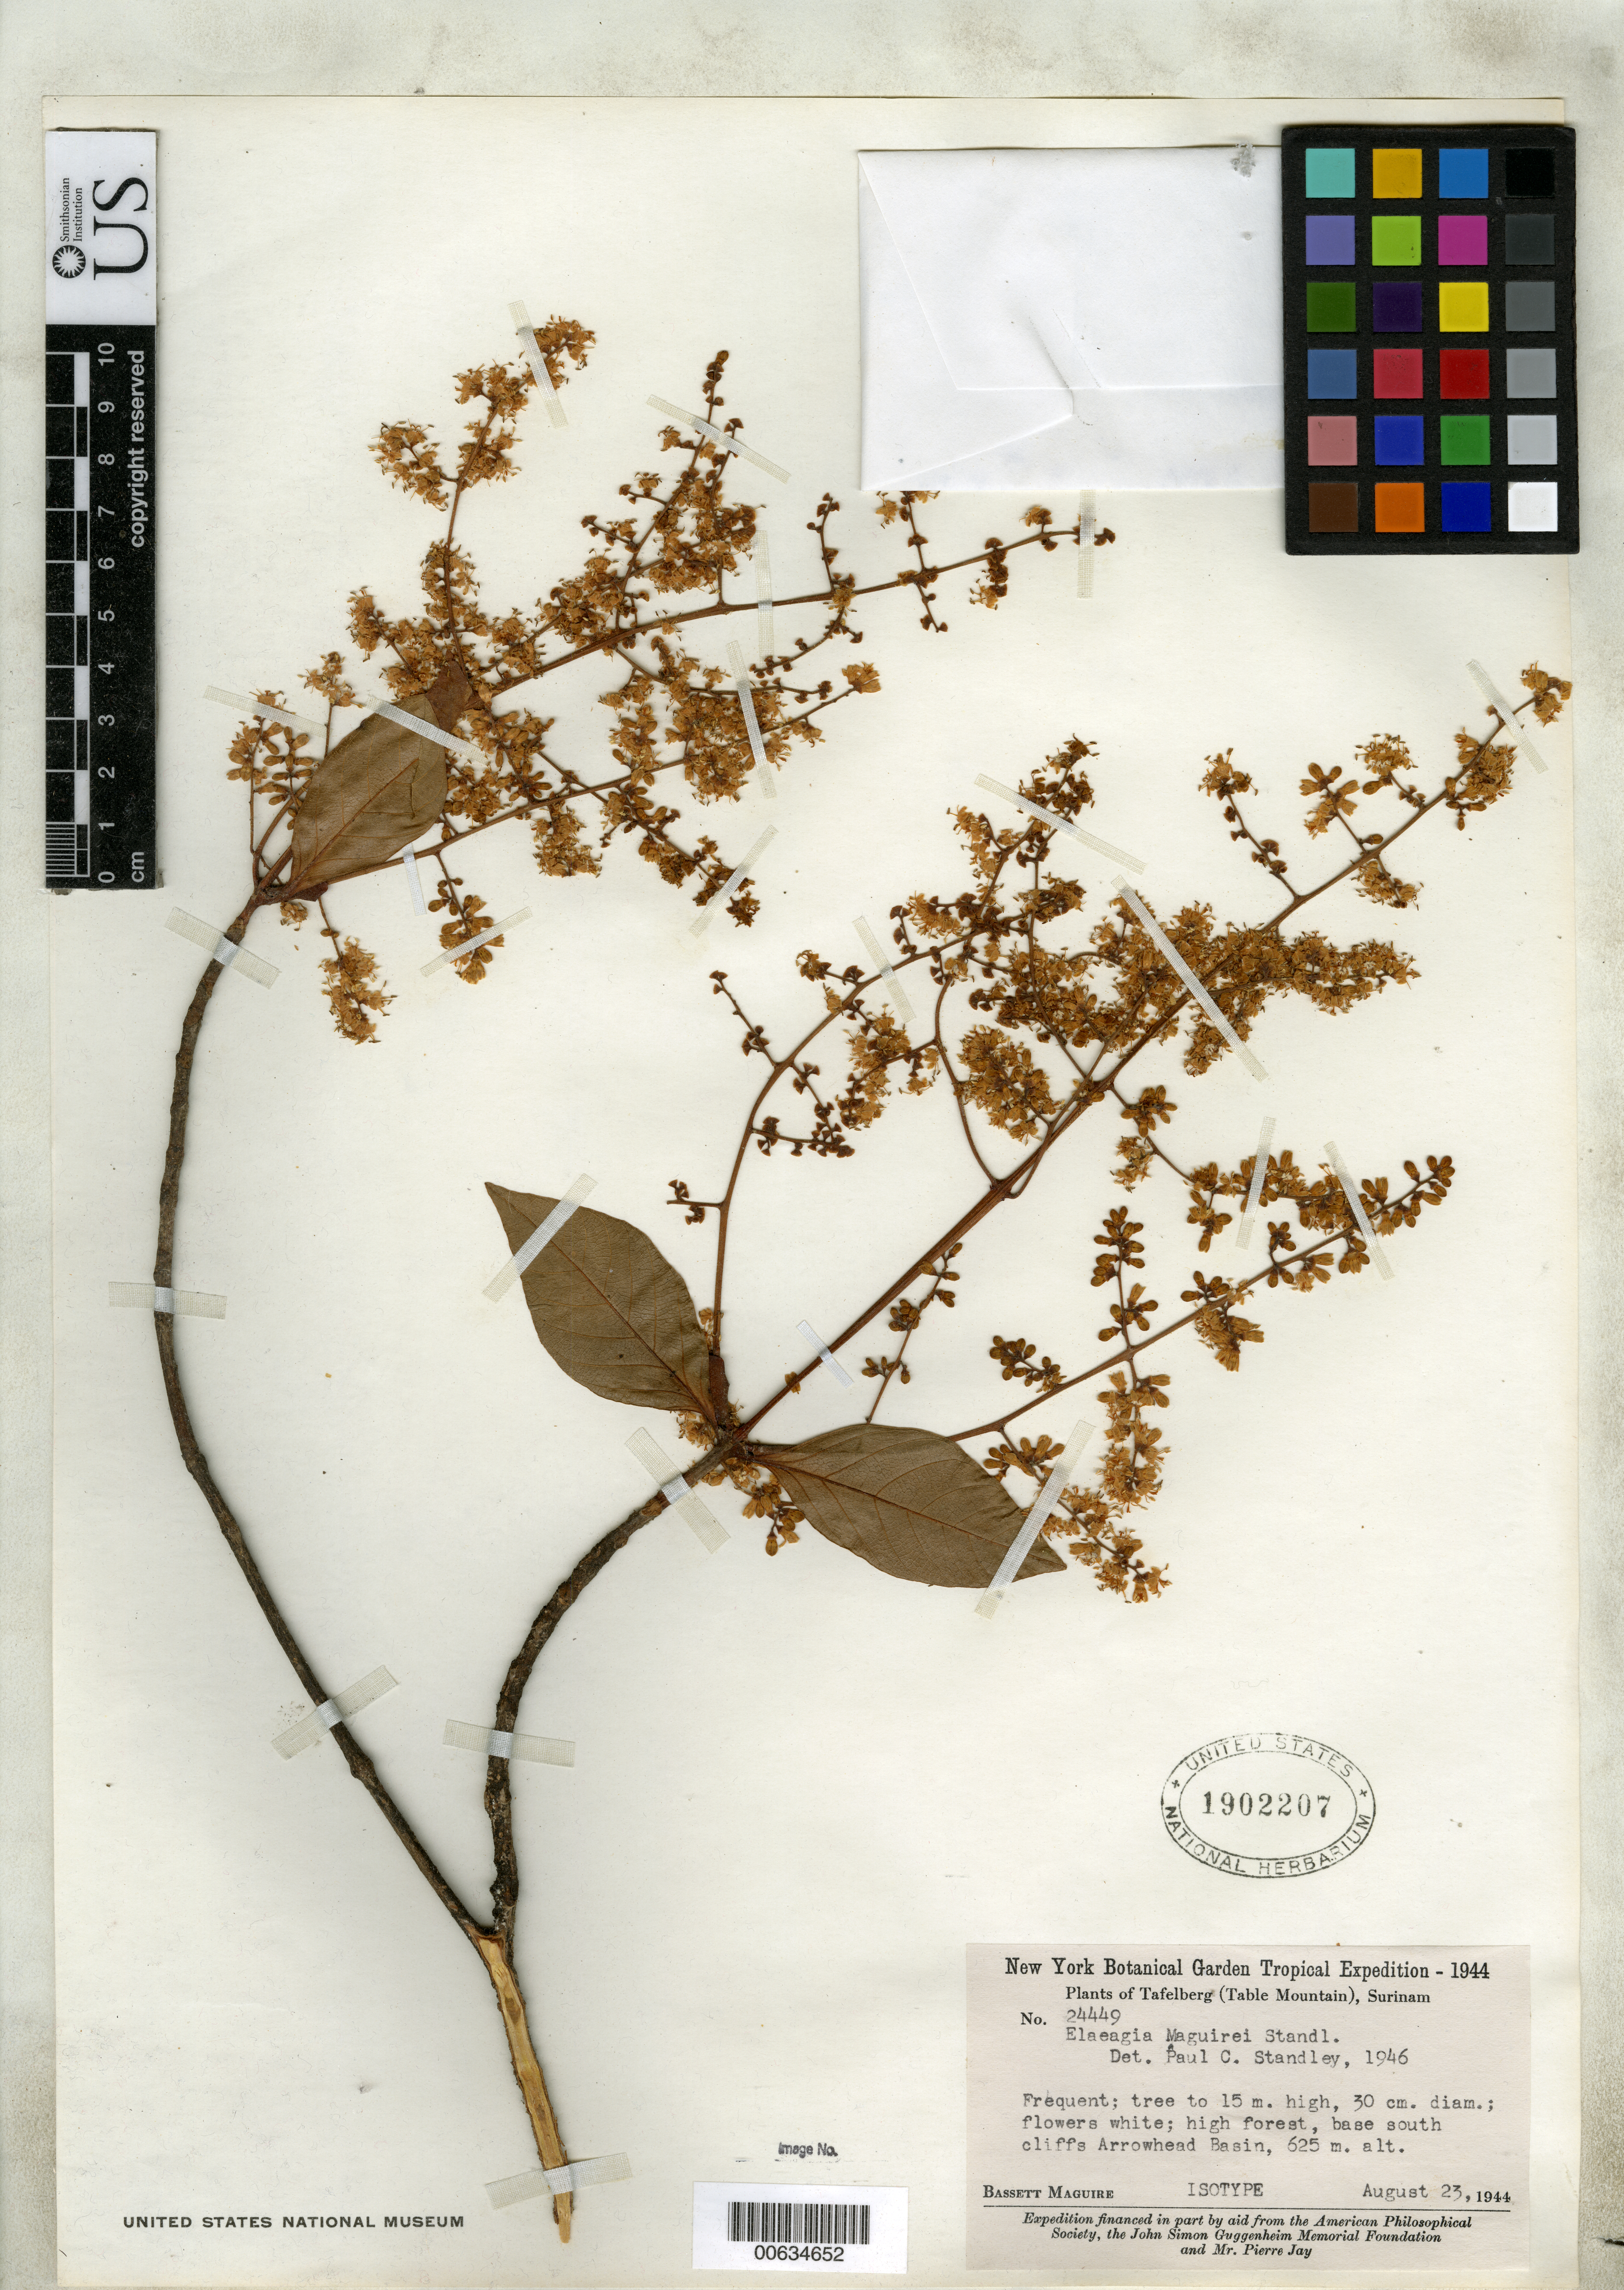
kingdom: Plantae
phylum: Tracheophyta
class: Magnoliopsida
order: Gentianales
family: Rubiaceae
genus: Elaeagia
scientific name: Elaeagia maguirei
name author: Standl.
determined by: Standley, Paul C.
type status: Isotype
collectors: B. Maguire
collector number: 24449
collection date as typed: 23 Aug 1944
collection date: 1944-08-23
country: Suriname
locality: Tafelberg, Table Mountain, base S cliffs Arrowhead Basin.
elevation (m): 625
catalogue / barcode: US 1902207